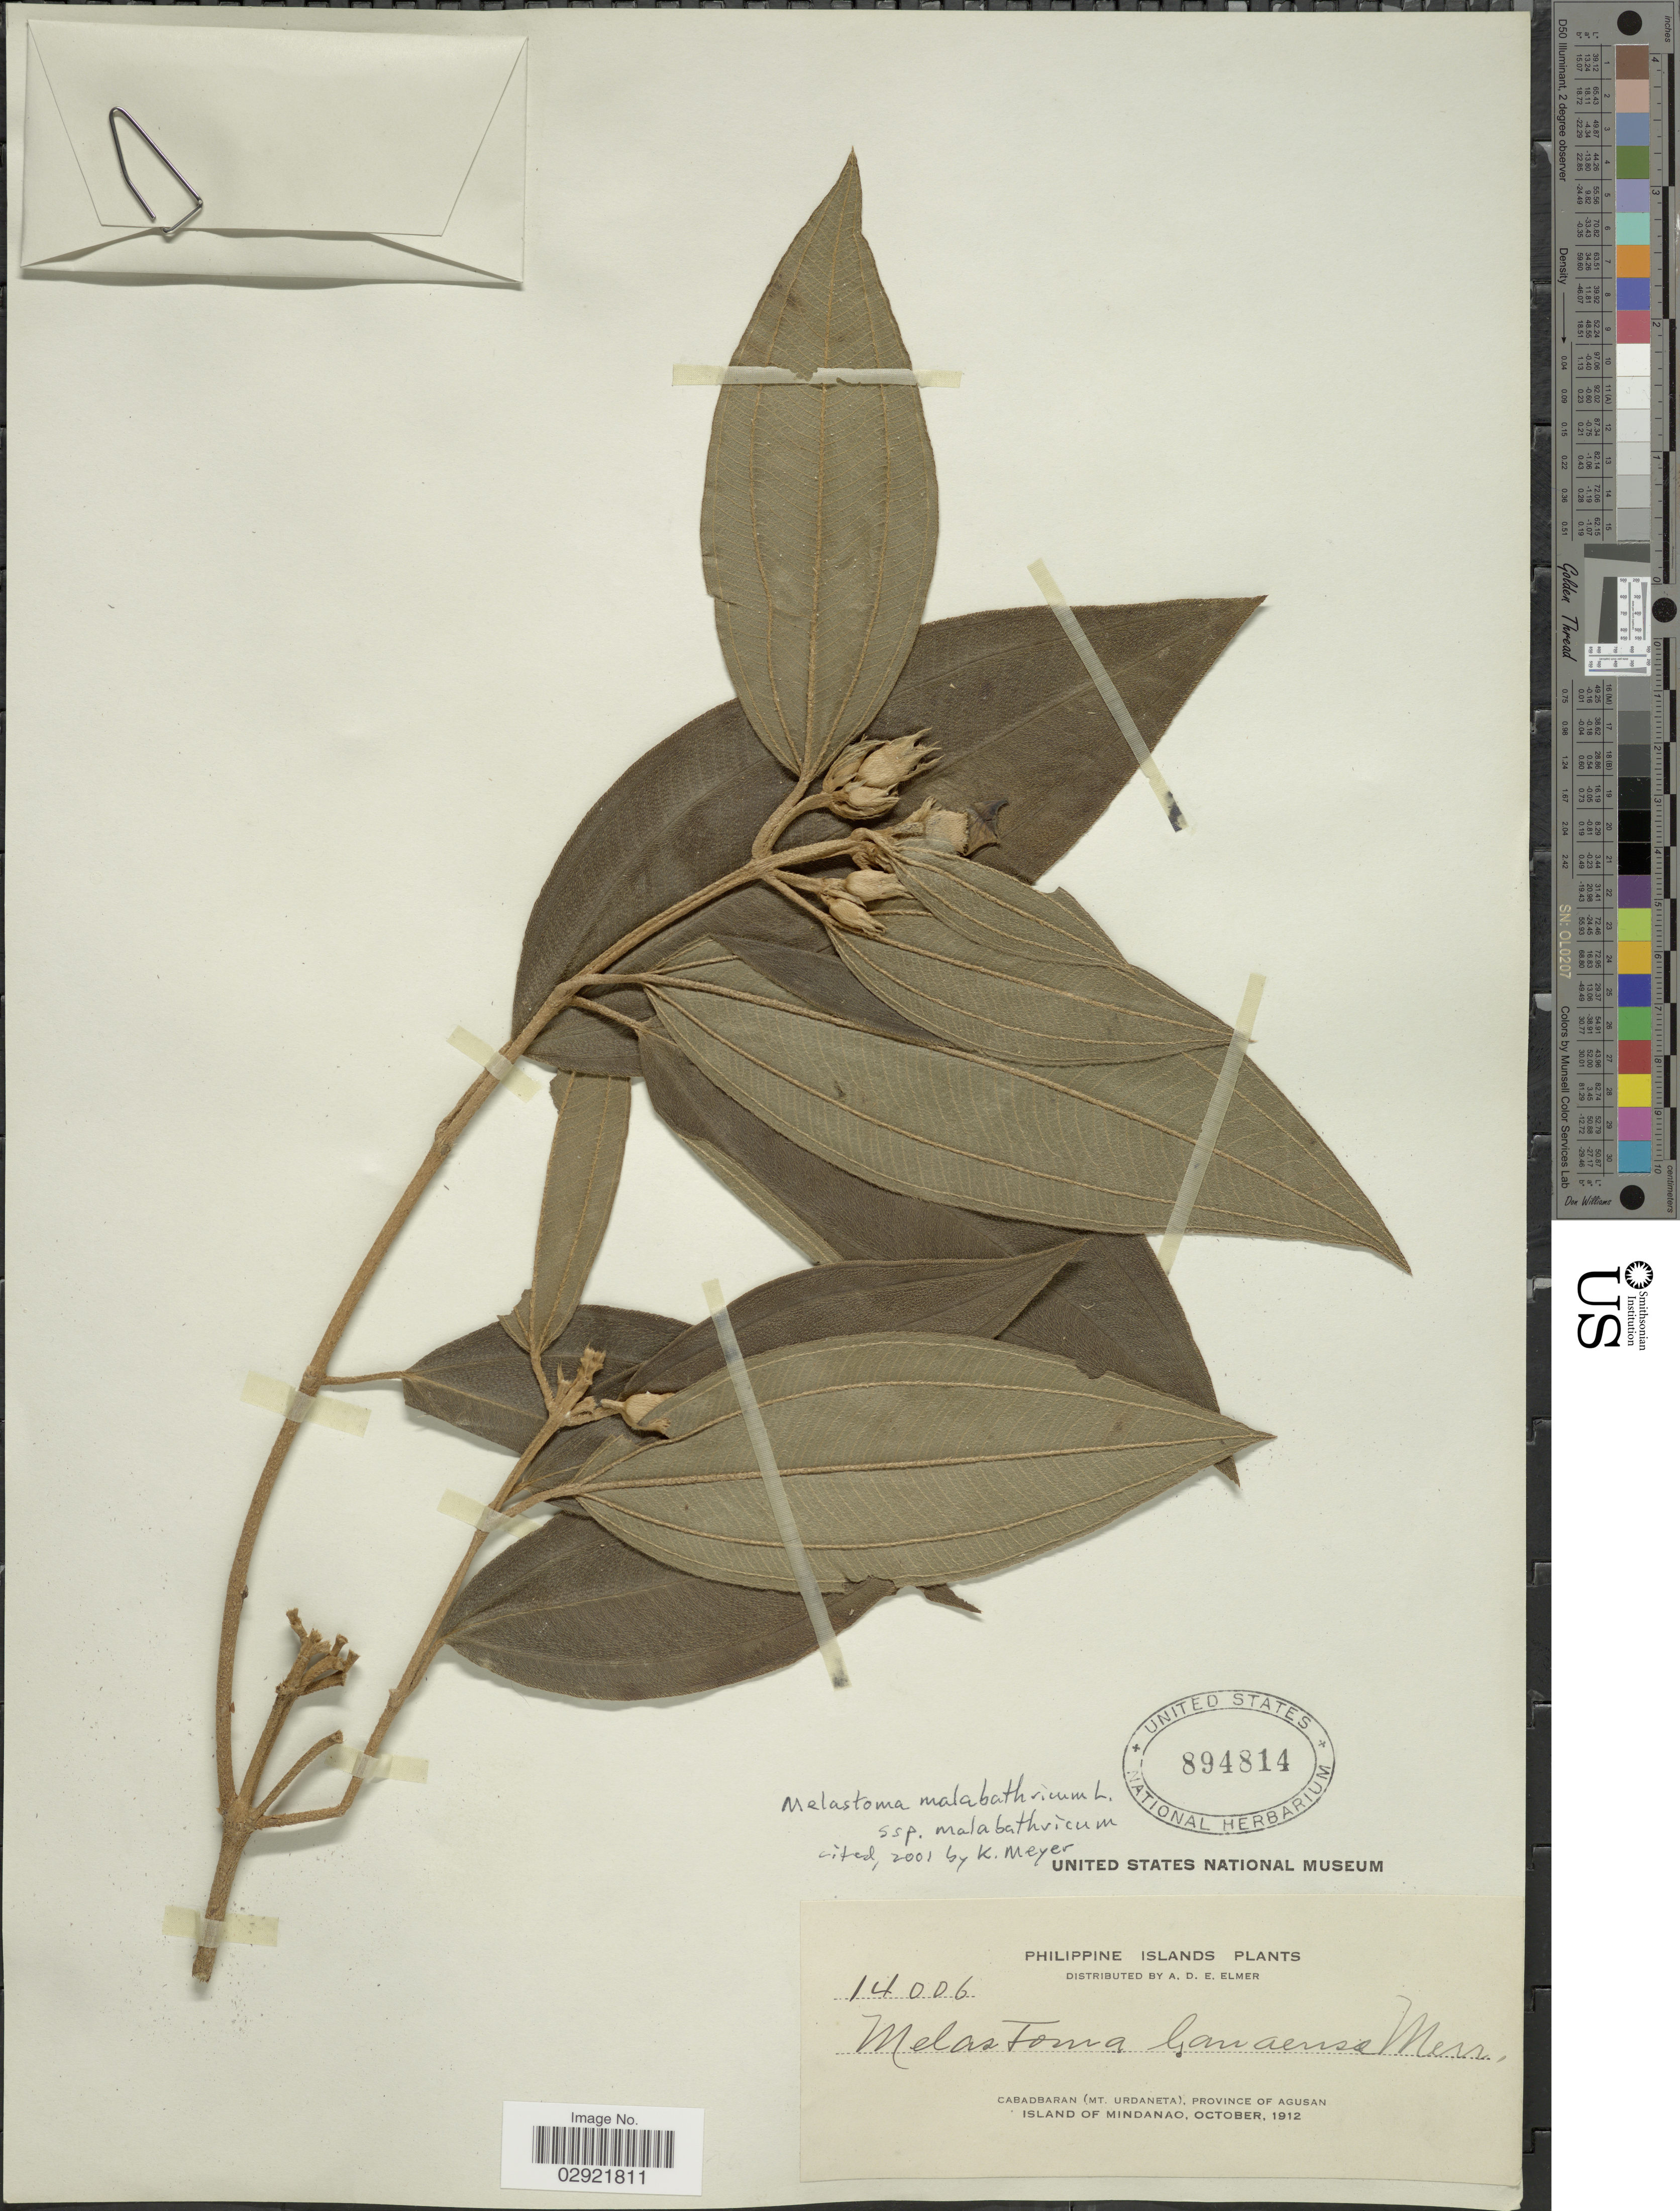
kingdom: Plantae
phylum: Tracheophyta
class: Magnoliopsida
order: Myrtales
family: Melastomataceae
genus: Melastoma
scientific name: Melastoma malabathricum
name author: L.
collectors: A. D. E. Elmer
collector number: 14006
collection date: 1912-10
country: Philippines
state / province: Caraga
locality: Philippine Islands. Cabadbaran (Mt. Urdaneta), Province of Agusan. Island of Mindanao.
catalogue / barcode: US 894814